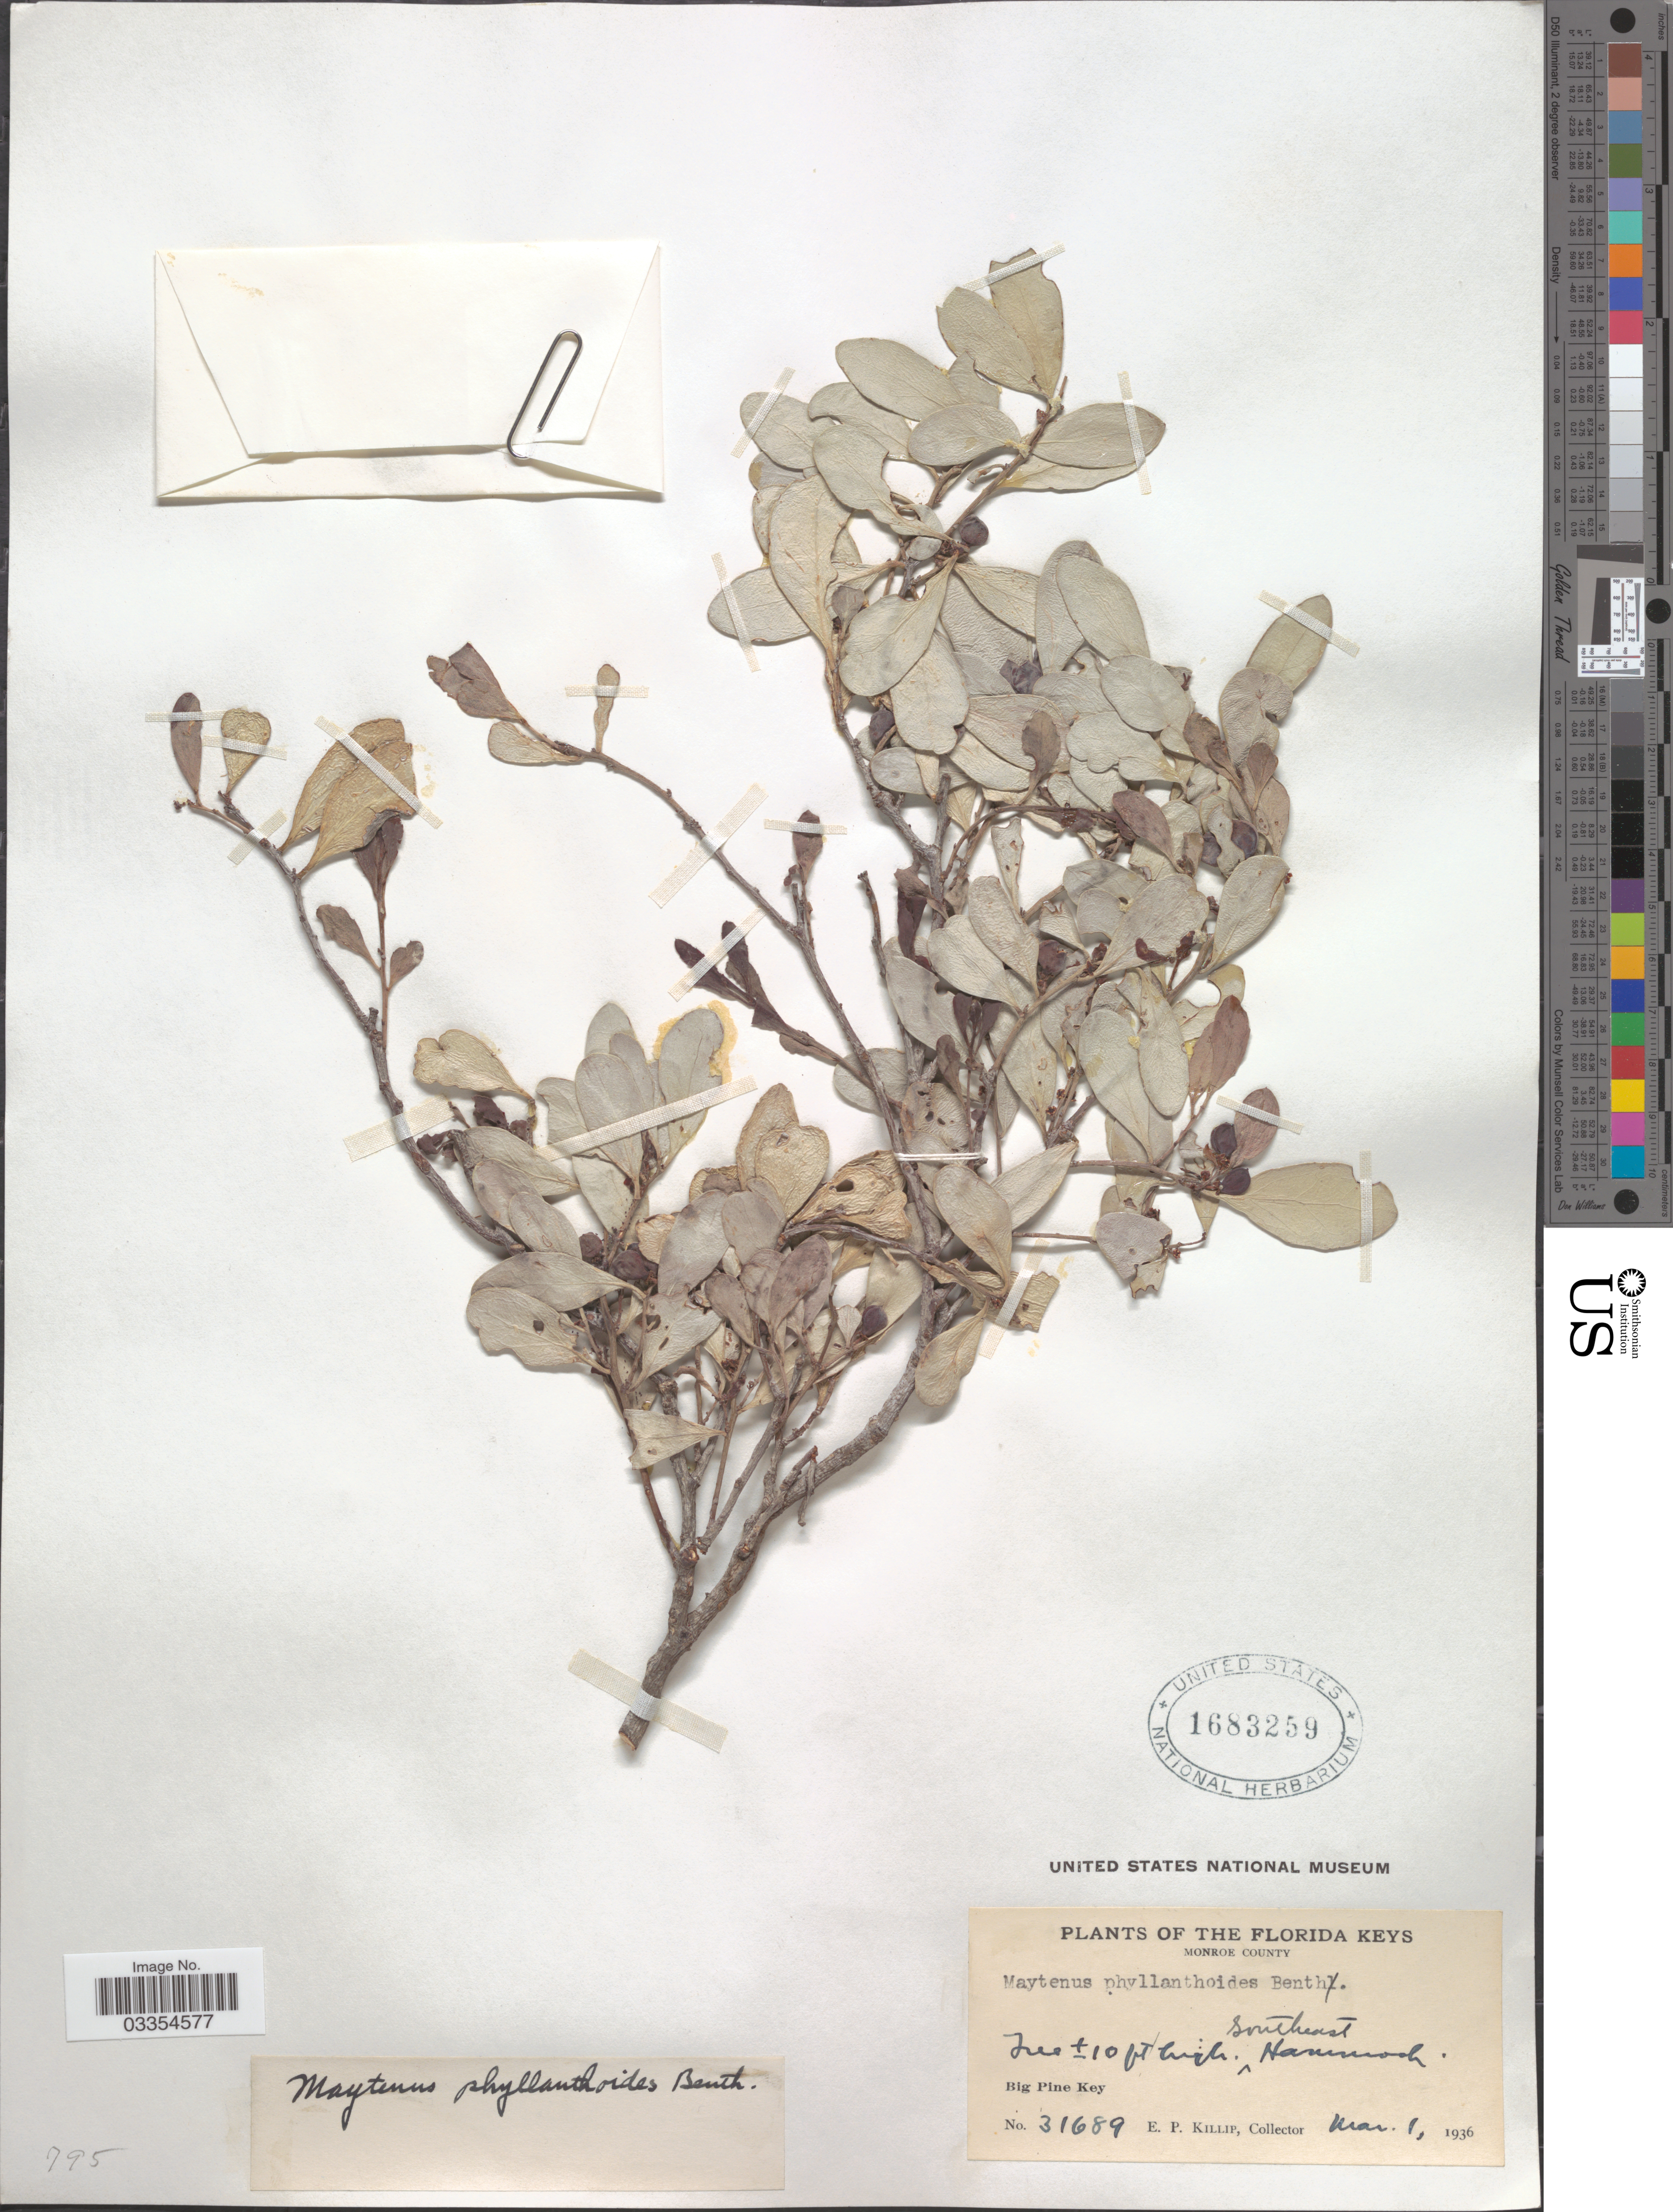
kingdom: Plantae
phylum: Tracheophyta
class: Magnoliopsida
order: Celastrales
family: Celastraceae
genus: Tricerma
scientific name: Tricerma phyllanthoides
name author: (Benth.) Lundell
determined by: Strong, Mark T., (BOT), Smithsonian Institution - National Museum of Natural History (UNITED STATES)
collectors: E. P. Killip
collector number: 31689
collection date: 1936-03-01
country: United States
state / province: Florida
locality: Florida Keys, Monroe County, Big Pine Key.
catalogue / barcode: US 1683259